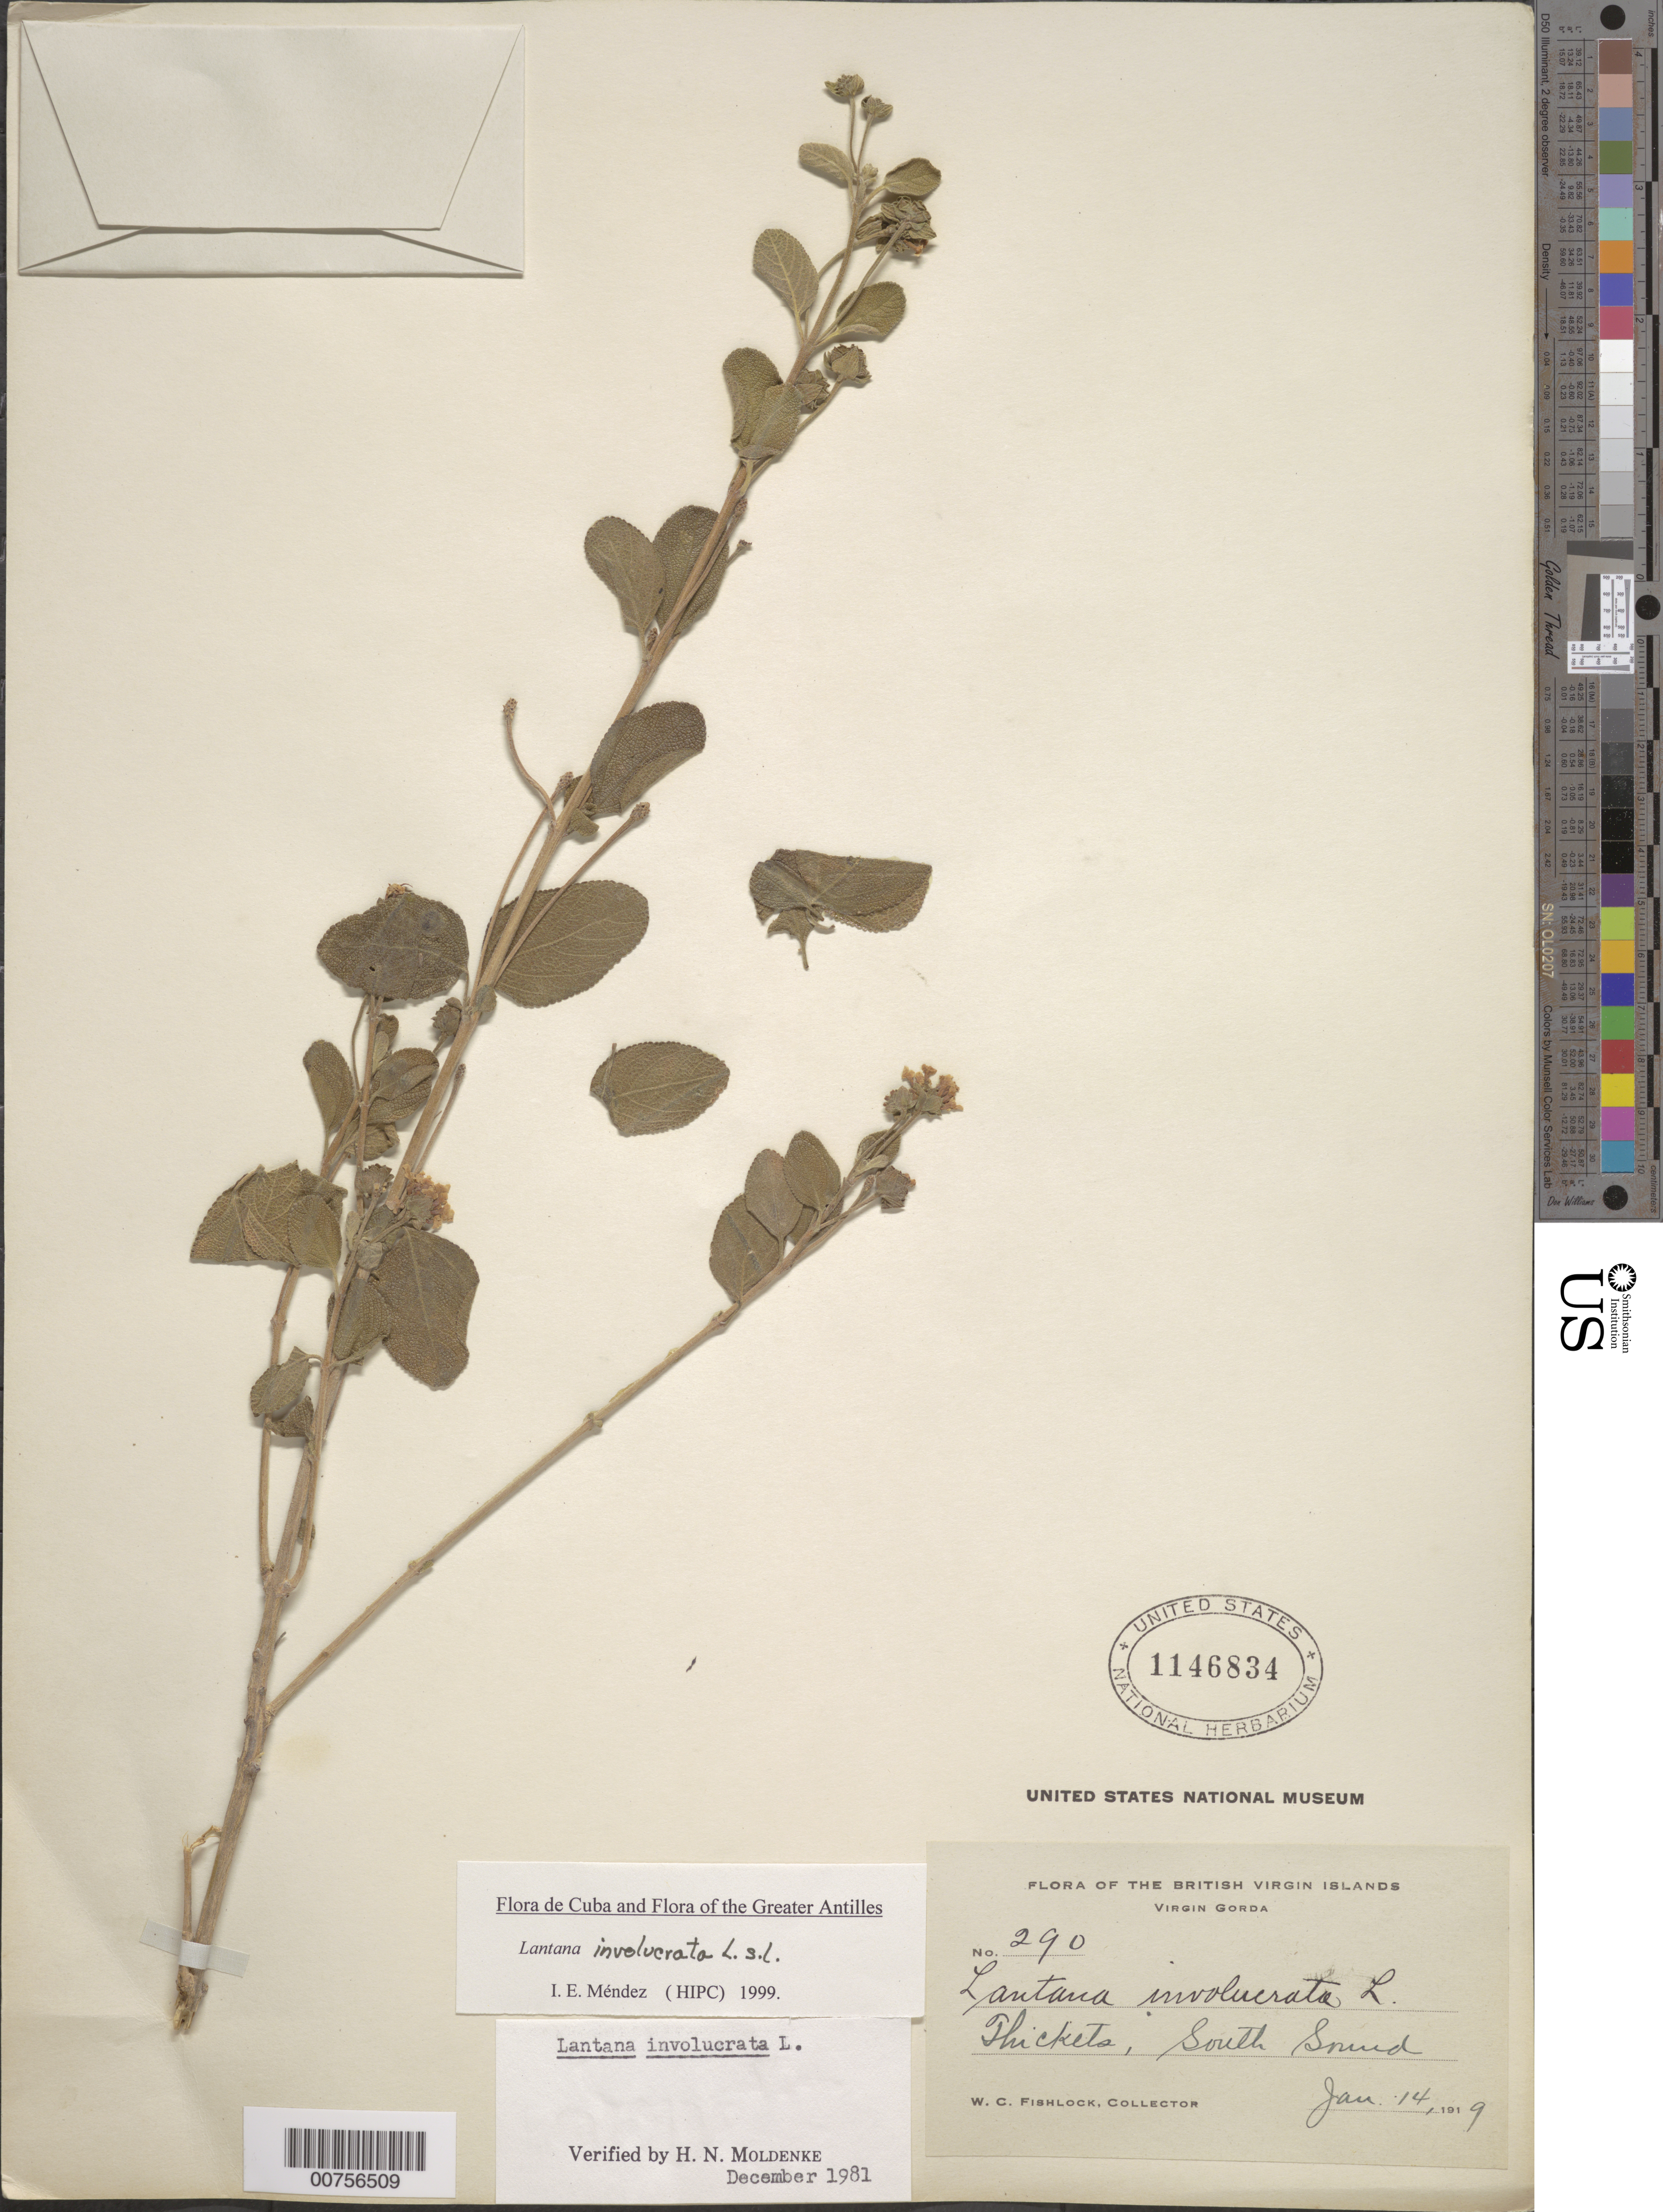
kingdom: Plantae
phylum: Tracheophyta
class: Magnoliopsida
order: Lamiales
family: Verbenaceae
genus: Lantana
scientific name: Lantana involucrata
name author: L.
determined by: Méndez, Isidro E., (HIPC)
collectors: W. Fishlock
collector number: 290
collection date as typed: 14 Jan 1919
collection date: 1919-01-14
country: British Virgin Islands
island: Virgin Gorda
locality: South Sound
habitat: Thickets.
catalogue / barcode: US 1146834